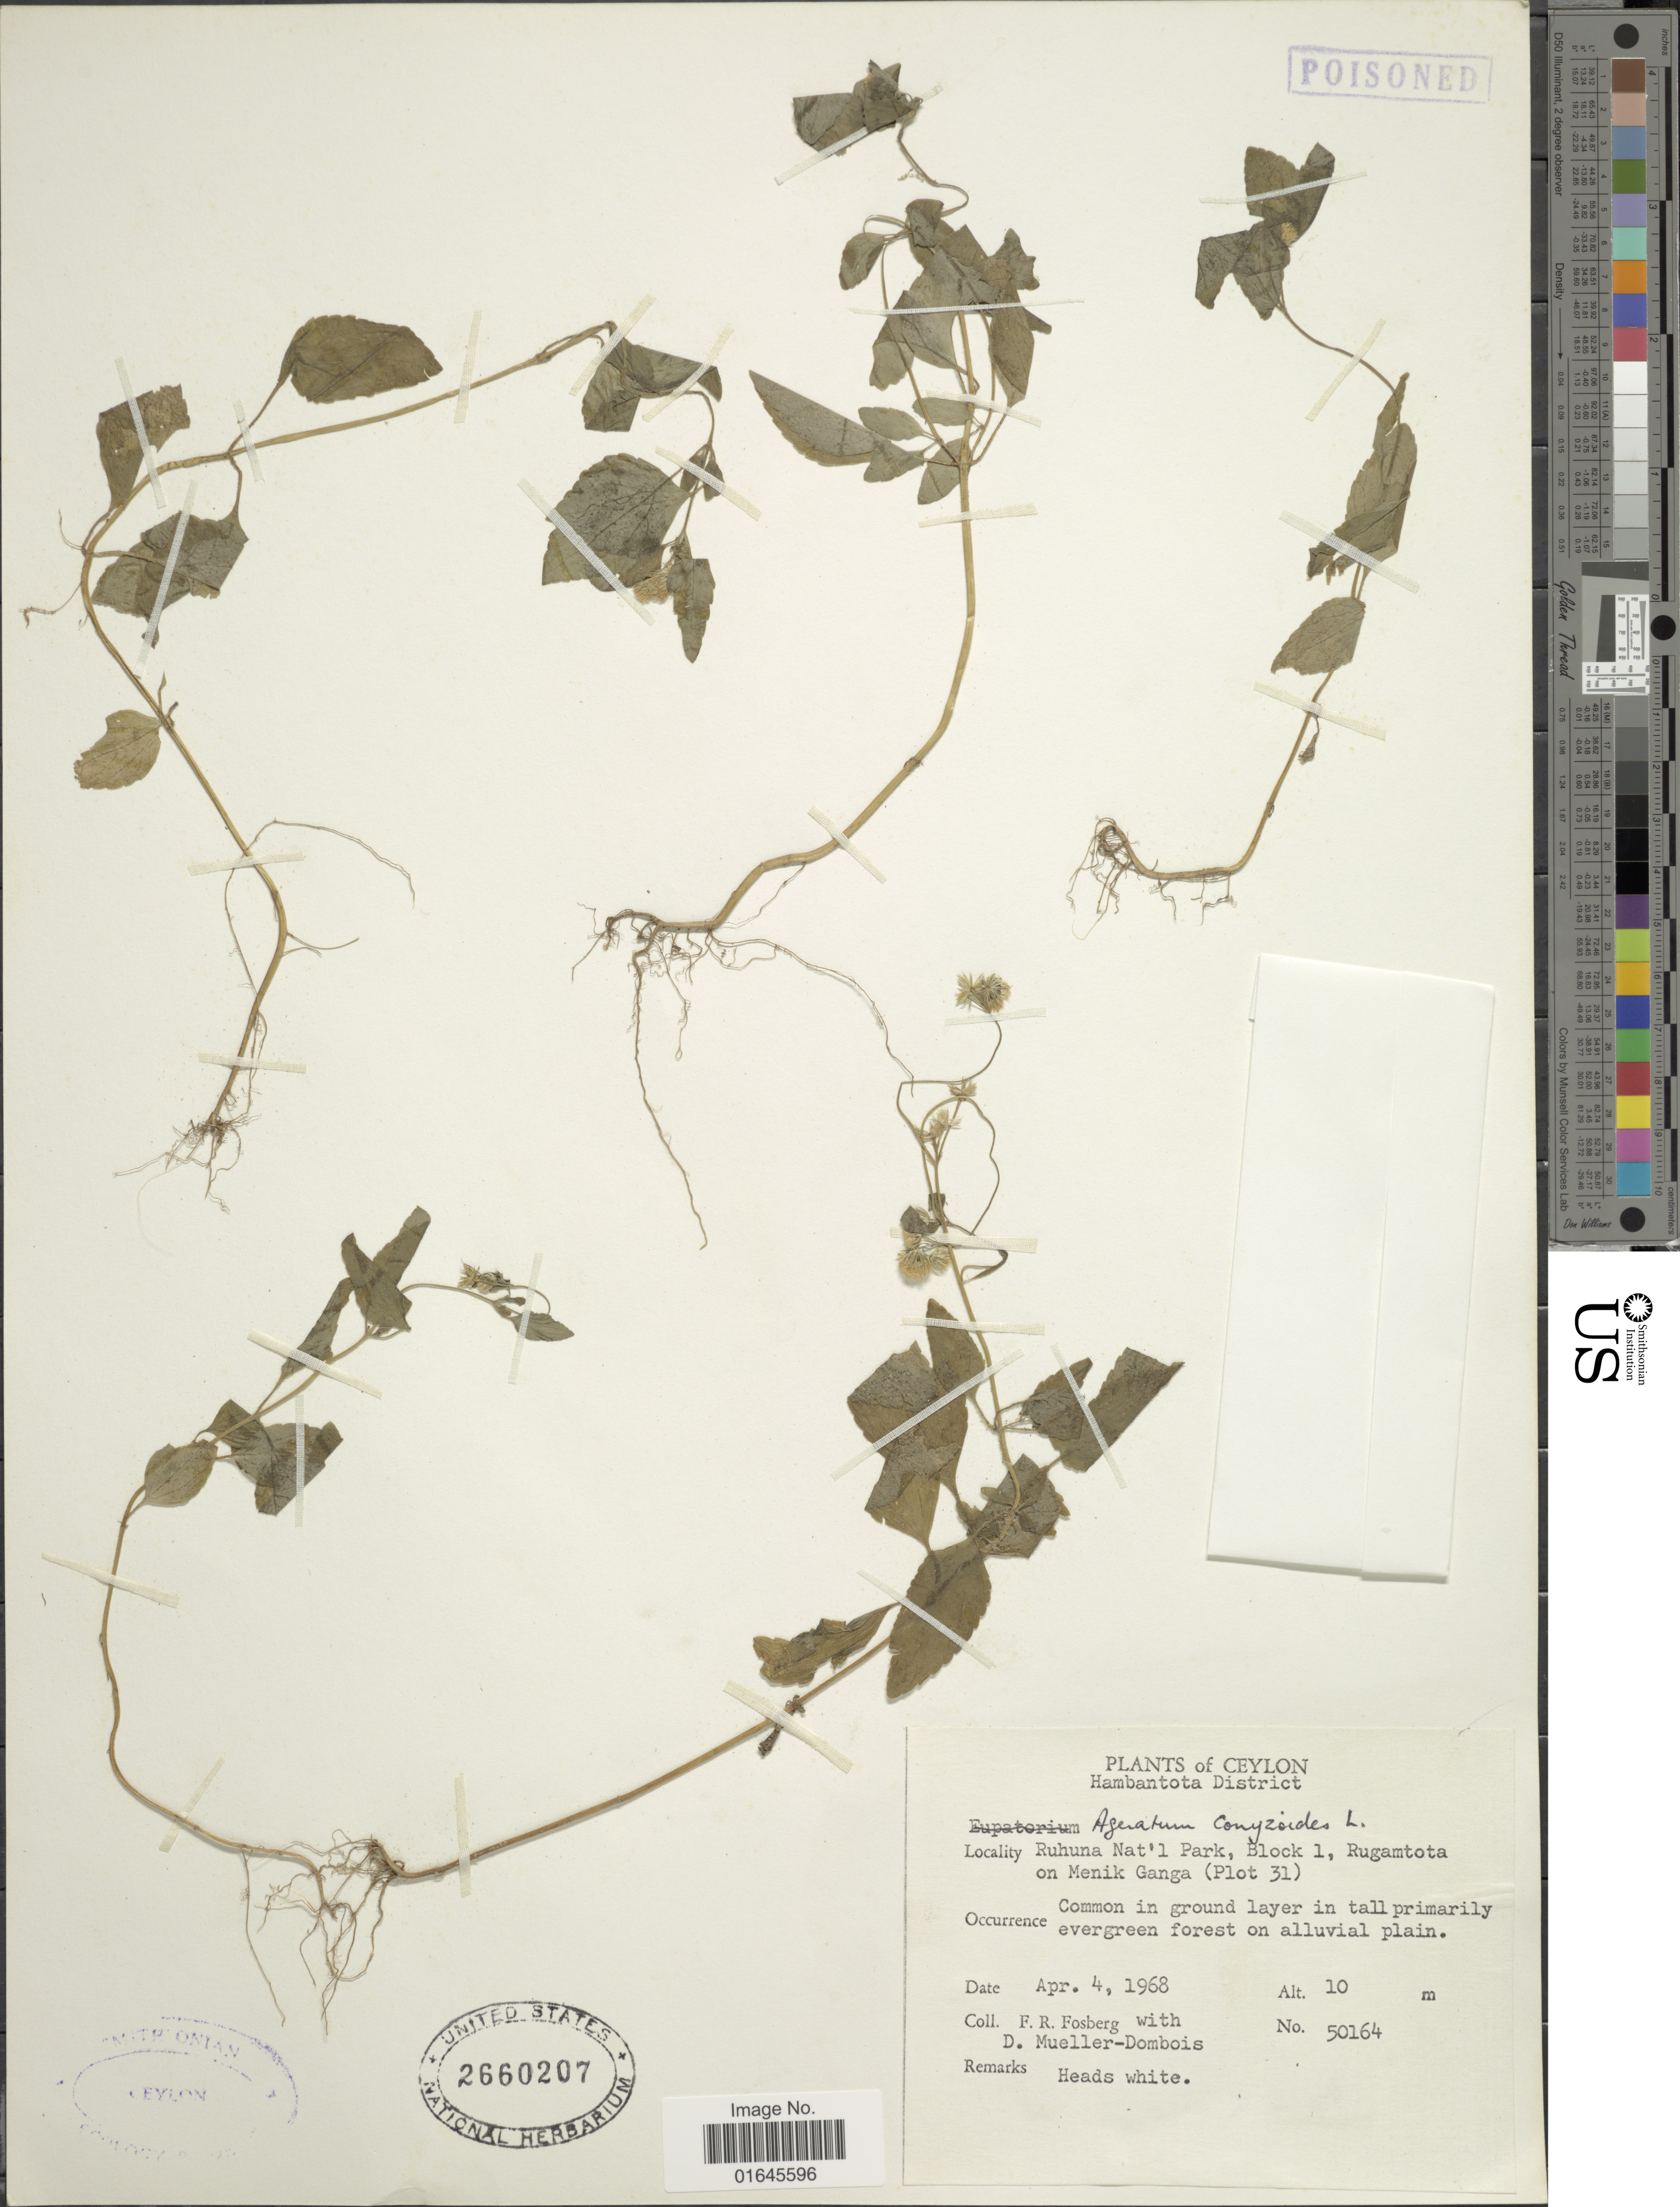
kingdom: Plantae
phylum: Tracheophyta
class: Magnoliopsida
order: Asterales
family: Asteraceae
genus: Ageratum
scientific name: Ageratum conyzoides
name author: L.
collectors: F. R. Fosberg & D. Mueller-Dombois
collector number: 50164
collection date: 1968-04-04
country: Sri Lanka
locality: Ceylon, Hambantota District, Ruhuna Nat'l Park, Block I, Rugamtota on Menik Ganga (Plot 31)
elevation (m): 10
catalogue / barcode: US 2660207